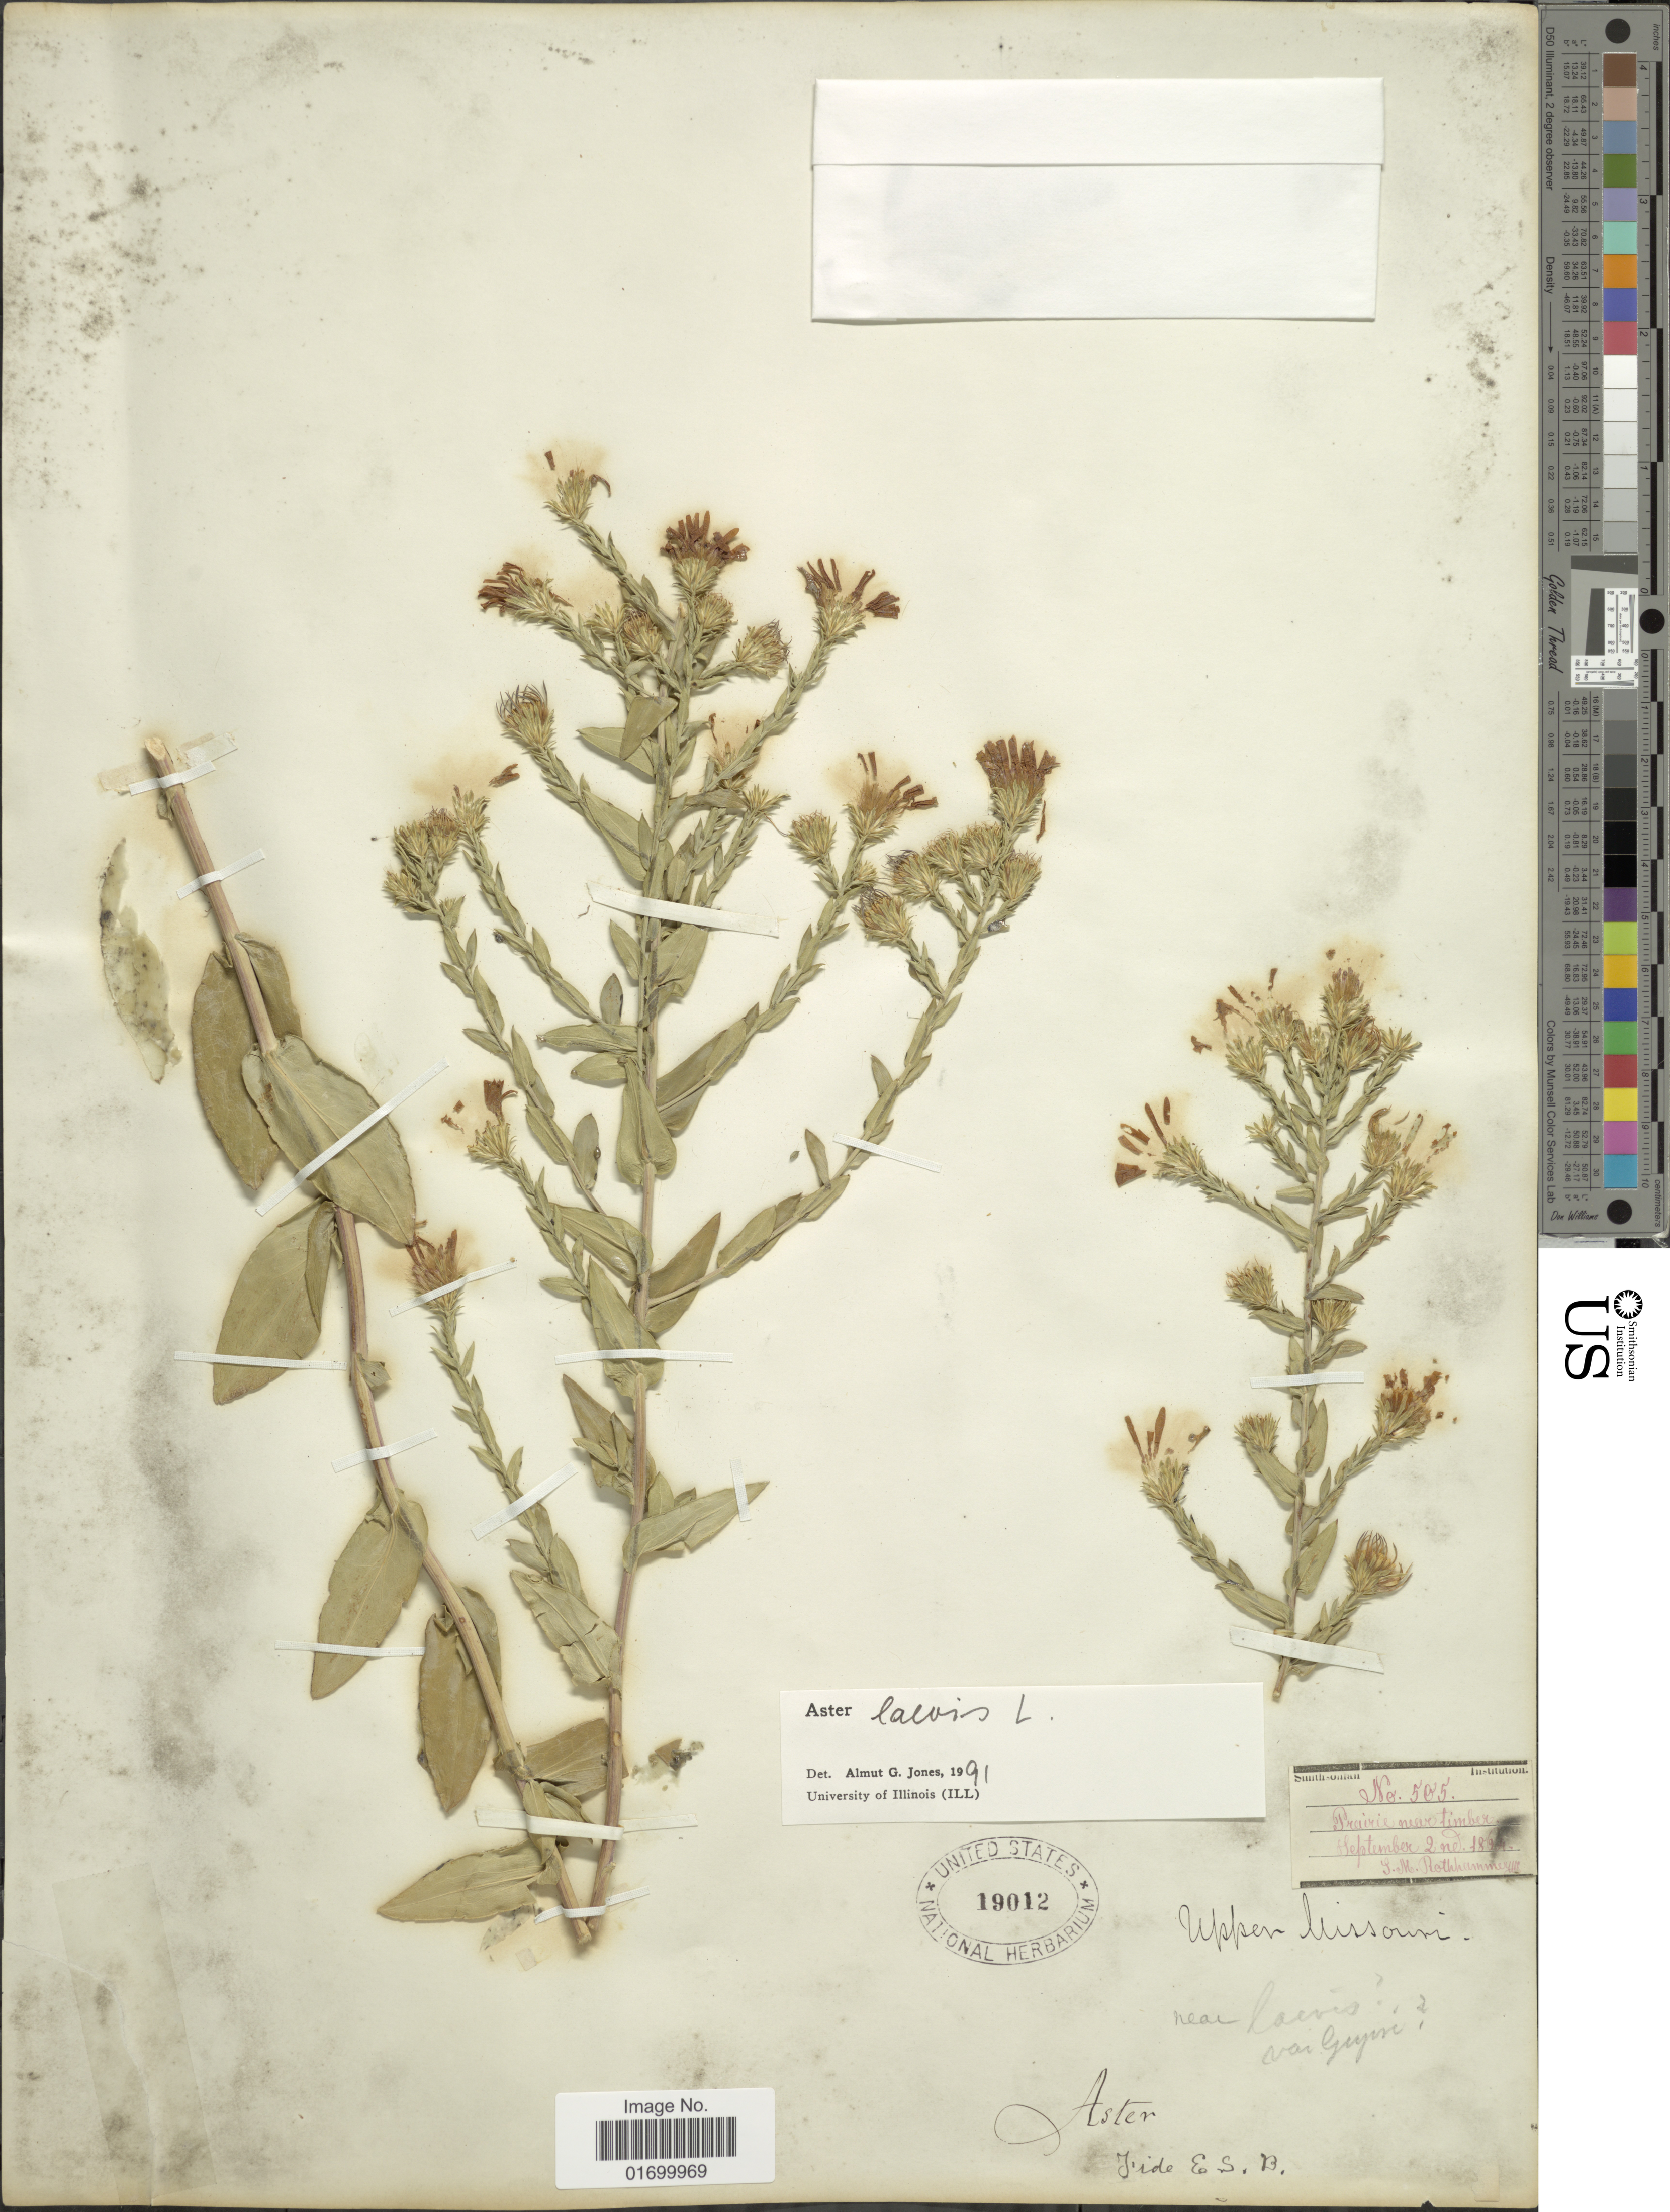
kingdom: Plantae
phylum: Tracheophyta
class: Magnoliopsida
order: Asterales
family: Asteraceae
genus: Symphyotrichum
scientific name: Symphyotrichum laeve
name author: (L.) Á. Löve & D. Löve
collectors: S. Rothhammer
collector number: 505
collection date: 1894-09-02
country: United States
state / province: Missouri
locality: Upper Missouri, Prairie near timber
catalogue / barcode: US 19012